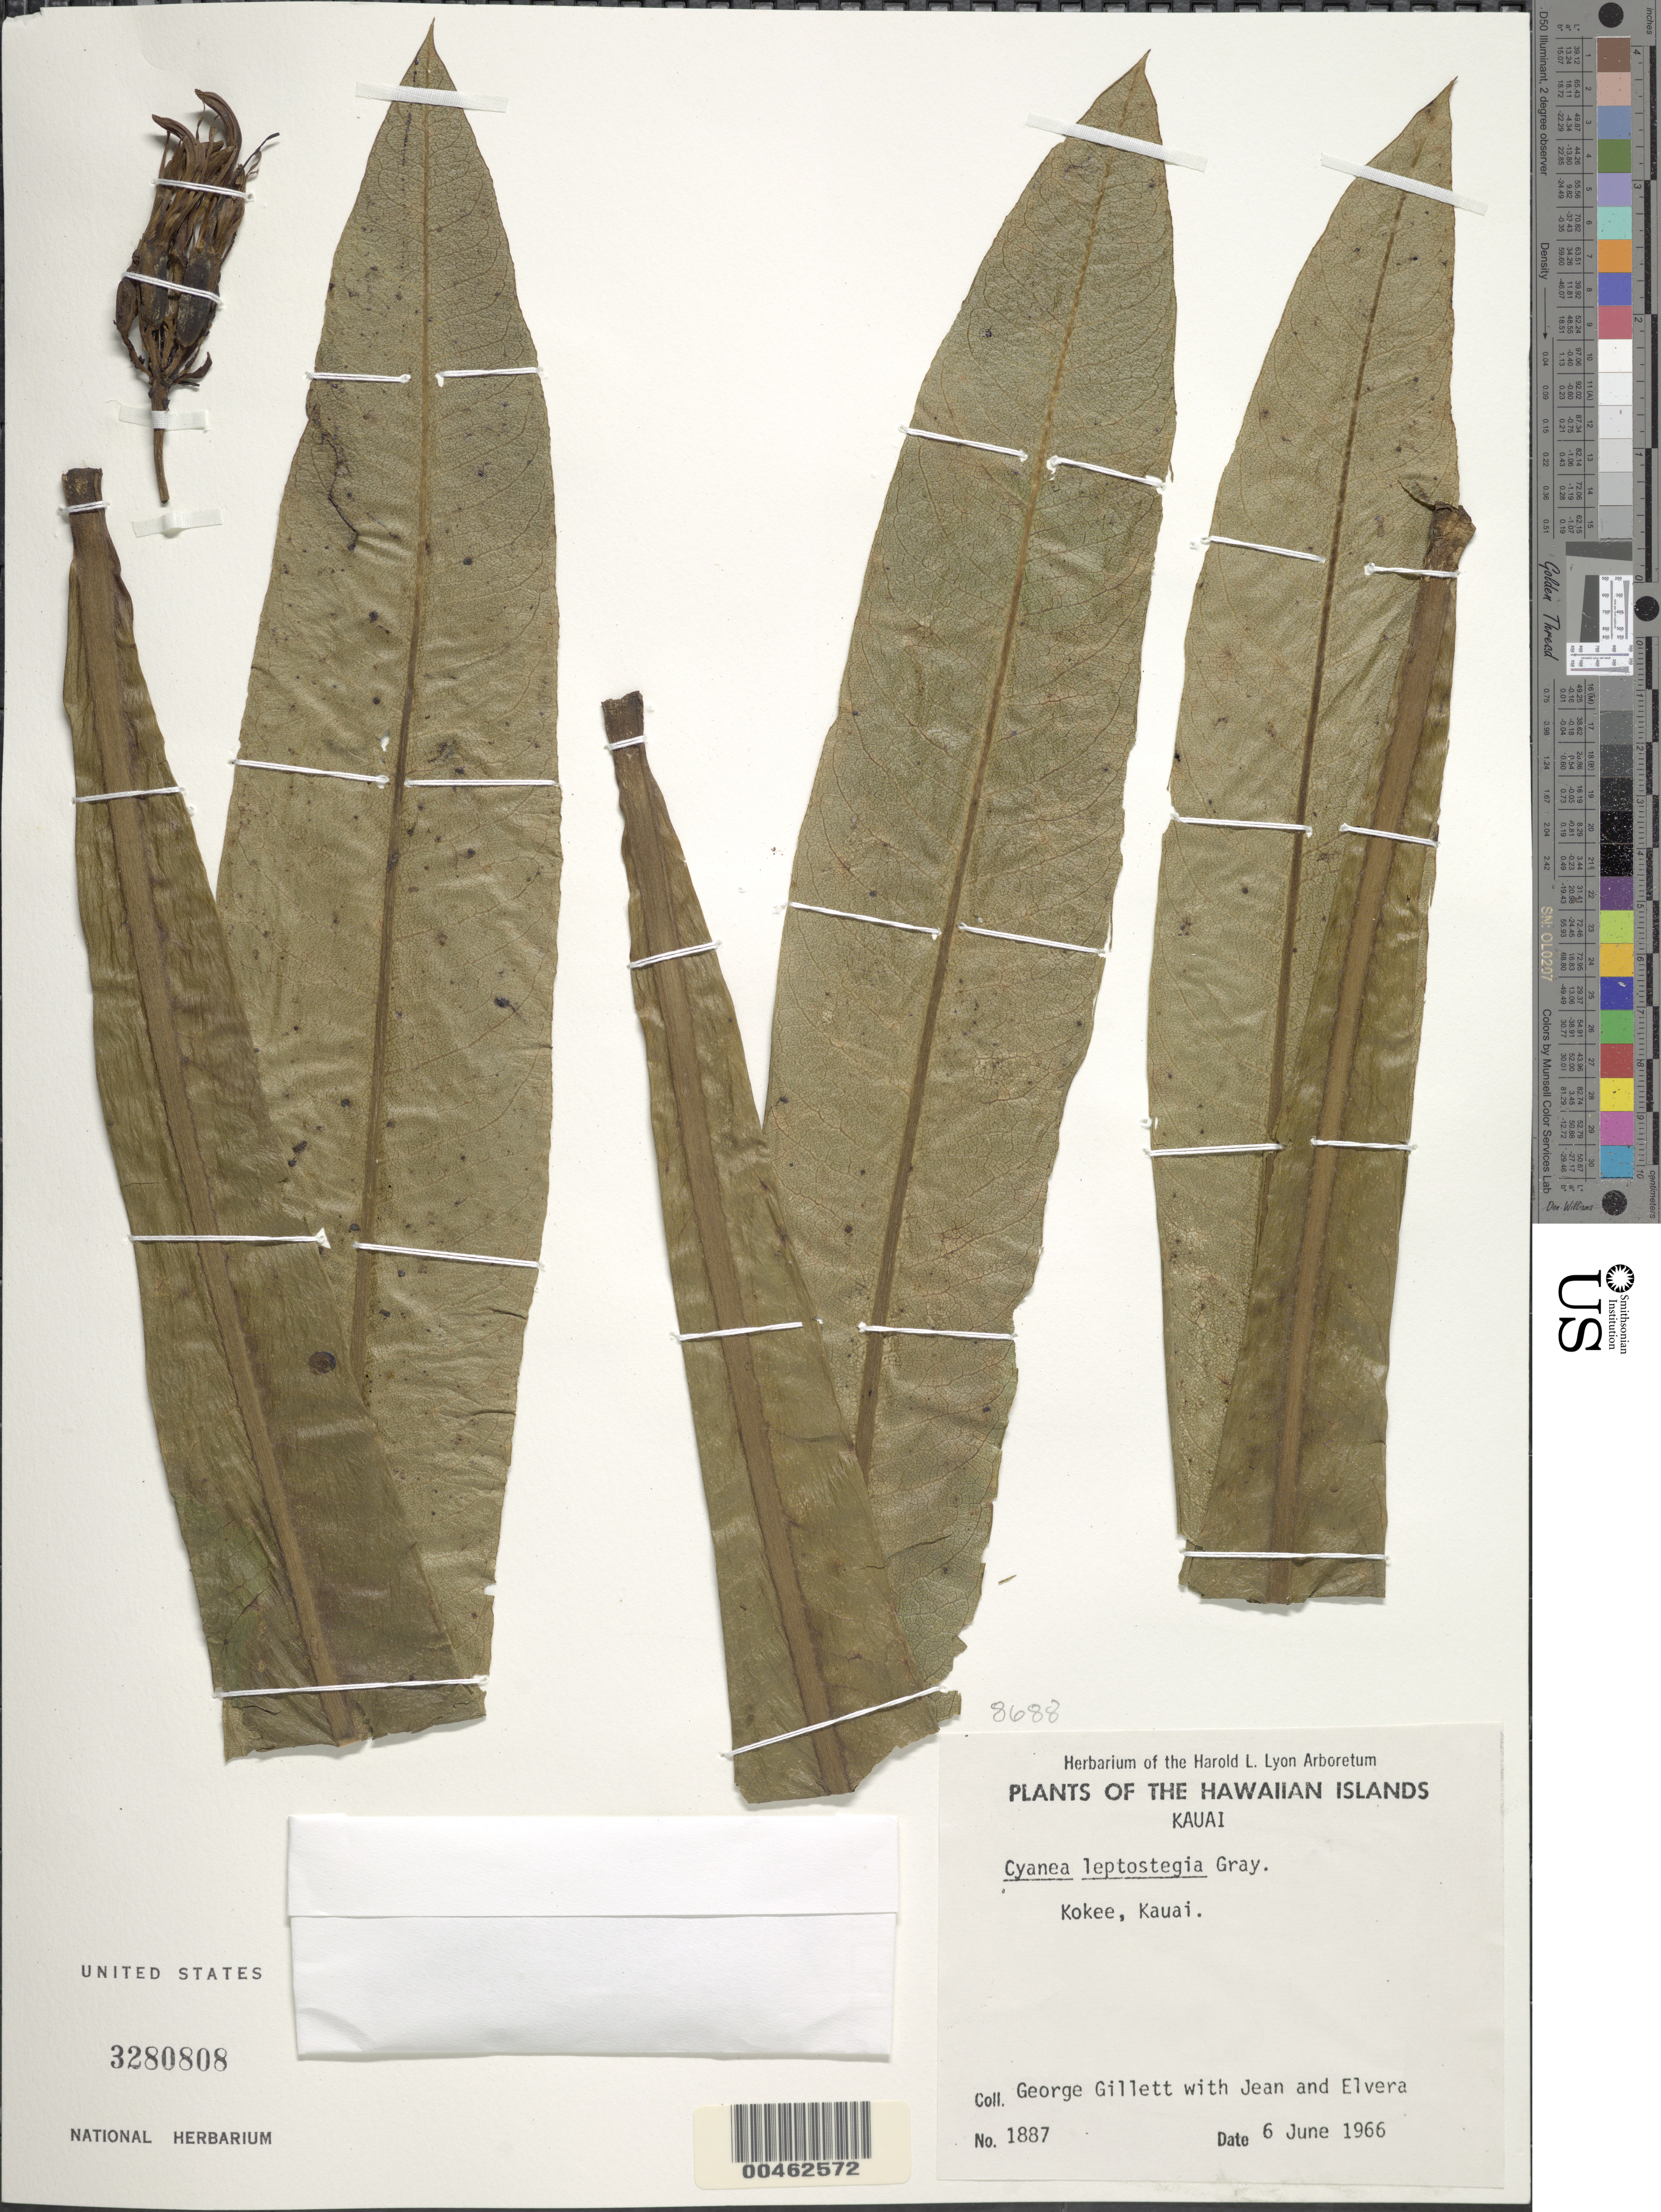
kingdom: Plantae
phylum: Tracheophyta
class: Magnoliopsida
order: Asterales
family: Campanulaceae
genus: Cyanea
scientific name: Cyanea leptostegia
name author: A. Gray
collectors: G. Gillett, J. Gillett & E. Gillett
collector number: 1887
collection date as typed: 6 Jun 1966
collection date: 1966-06-06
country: United States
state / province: Hawaii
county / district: Kauai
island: Kaua'i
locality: Kokee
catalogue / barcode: US 3280808